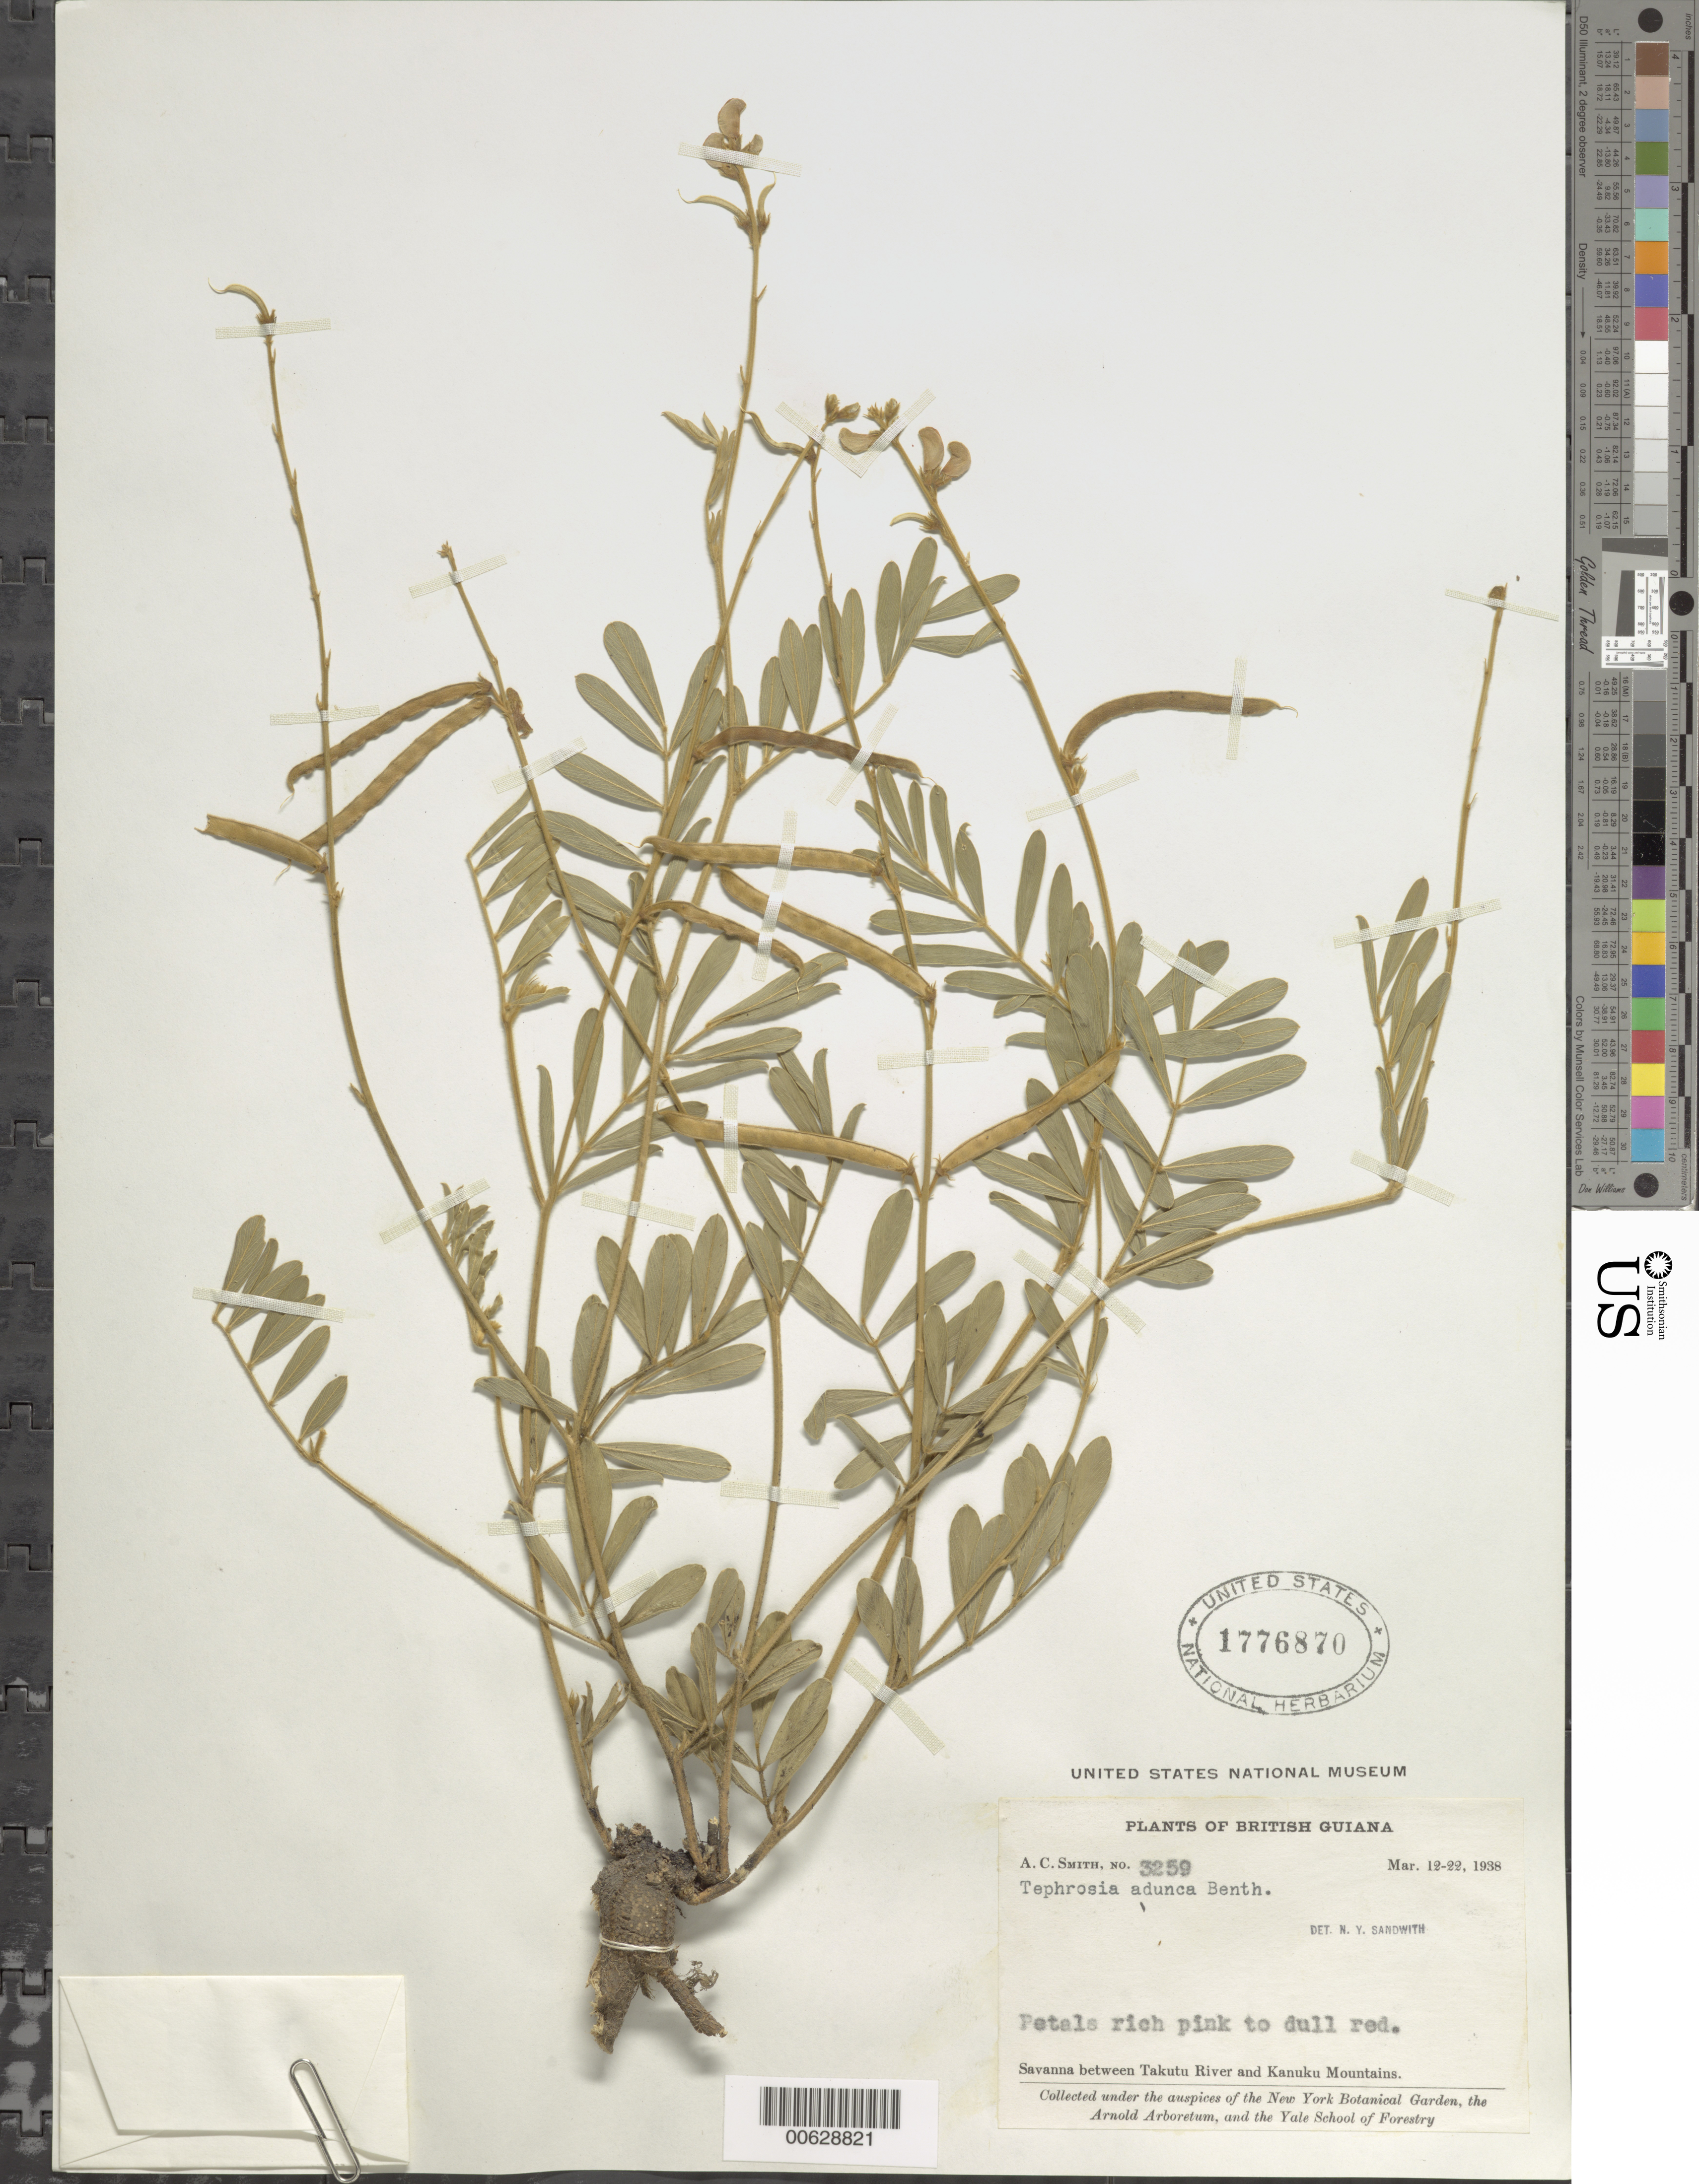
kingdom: Plantae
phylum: Tracheophyta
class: Magnoliopsida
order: Fabales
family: Fabaceae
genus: Tephrosia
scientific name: Tephrosia adunca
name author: Benth.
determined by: Sandwith, N. Y.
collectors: A. C. Smith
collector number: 3259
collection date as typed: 12-Mar-38 to 22-Mar-38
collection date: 1938-03-12/1938-03-22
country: Guyana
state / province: U. Takutu-U. Essequibo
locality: Kanuku Mts., savanna betw. mts. and Takutu R.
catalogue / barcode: US 1776870